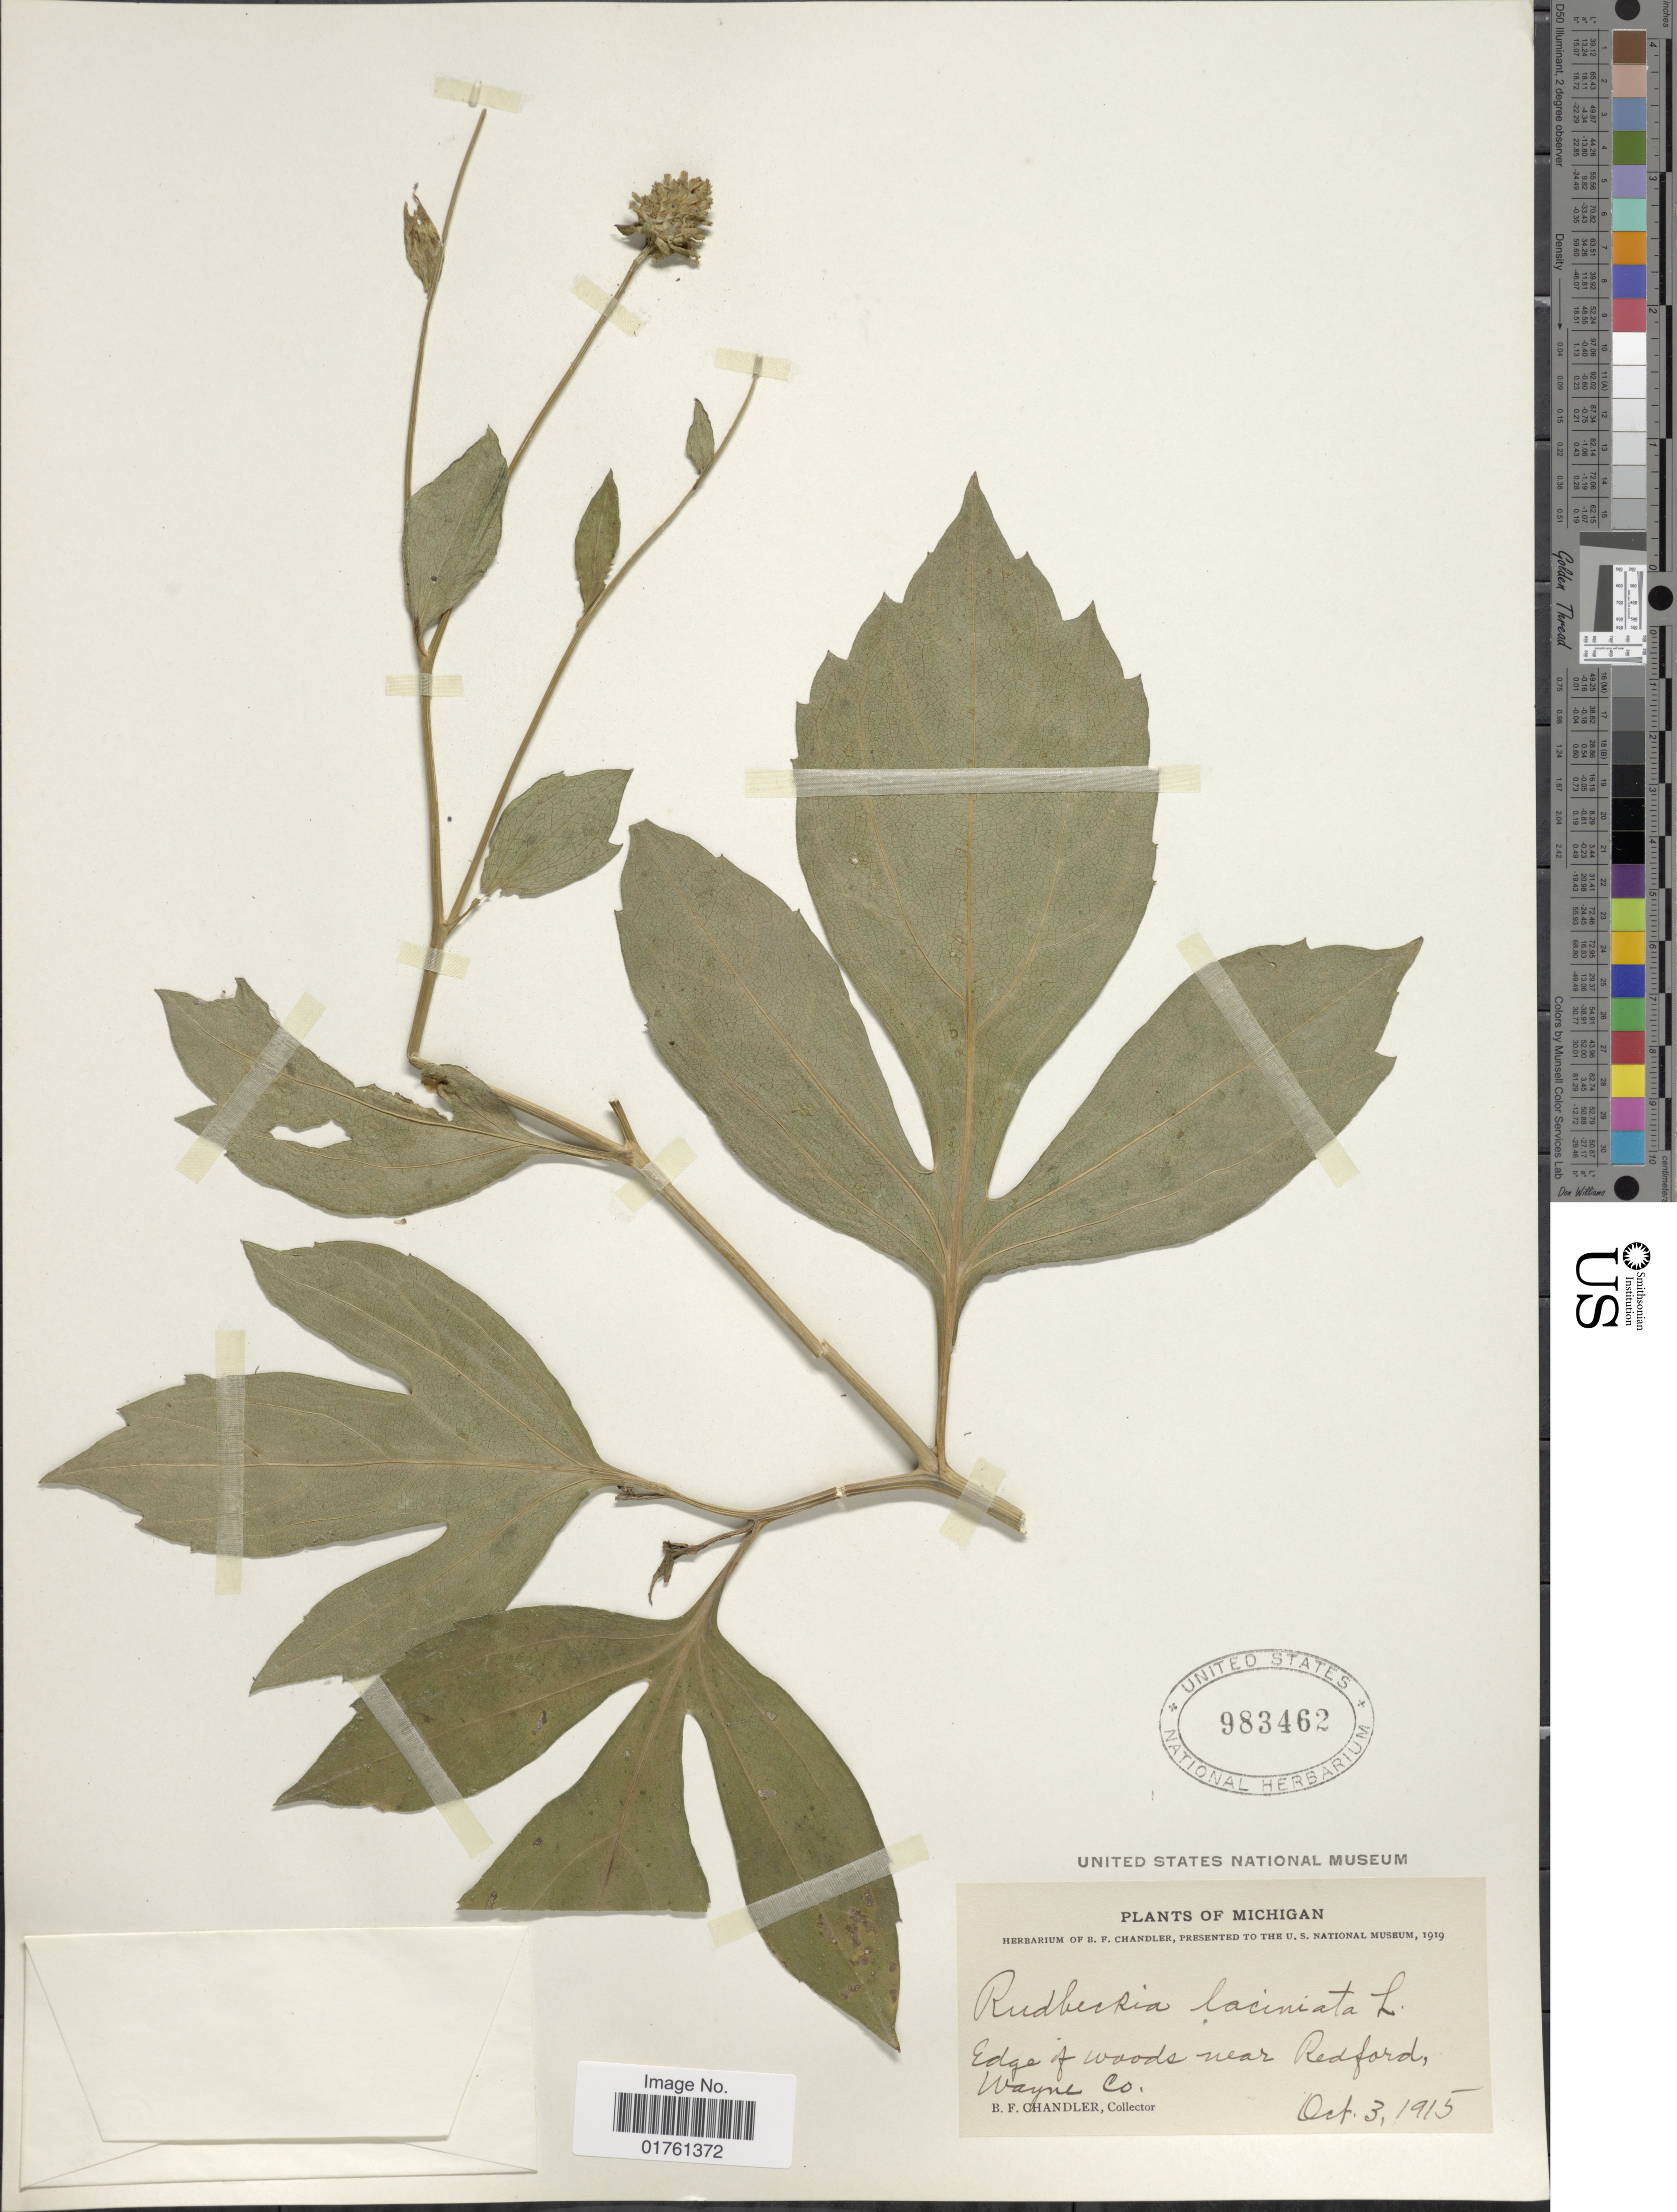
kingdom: Plantae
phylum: Tracheophyta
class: Magnoliopsida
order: Asterales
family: Asteraceae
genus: Rudbeckia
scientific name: Rudbeckia laciniata var. laciniata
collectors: B. F. Chandler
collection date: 1915-10-03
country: United States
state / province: Michigan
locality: Edge of woods near Redford, Wayne Co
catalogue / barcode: US 983462